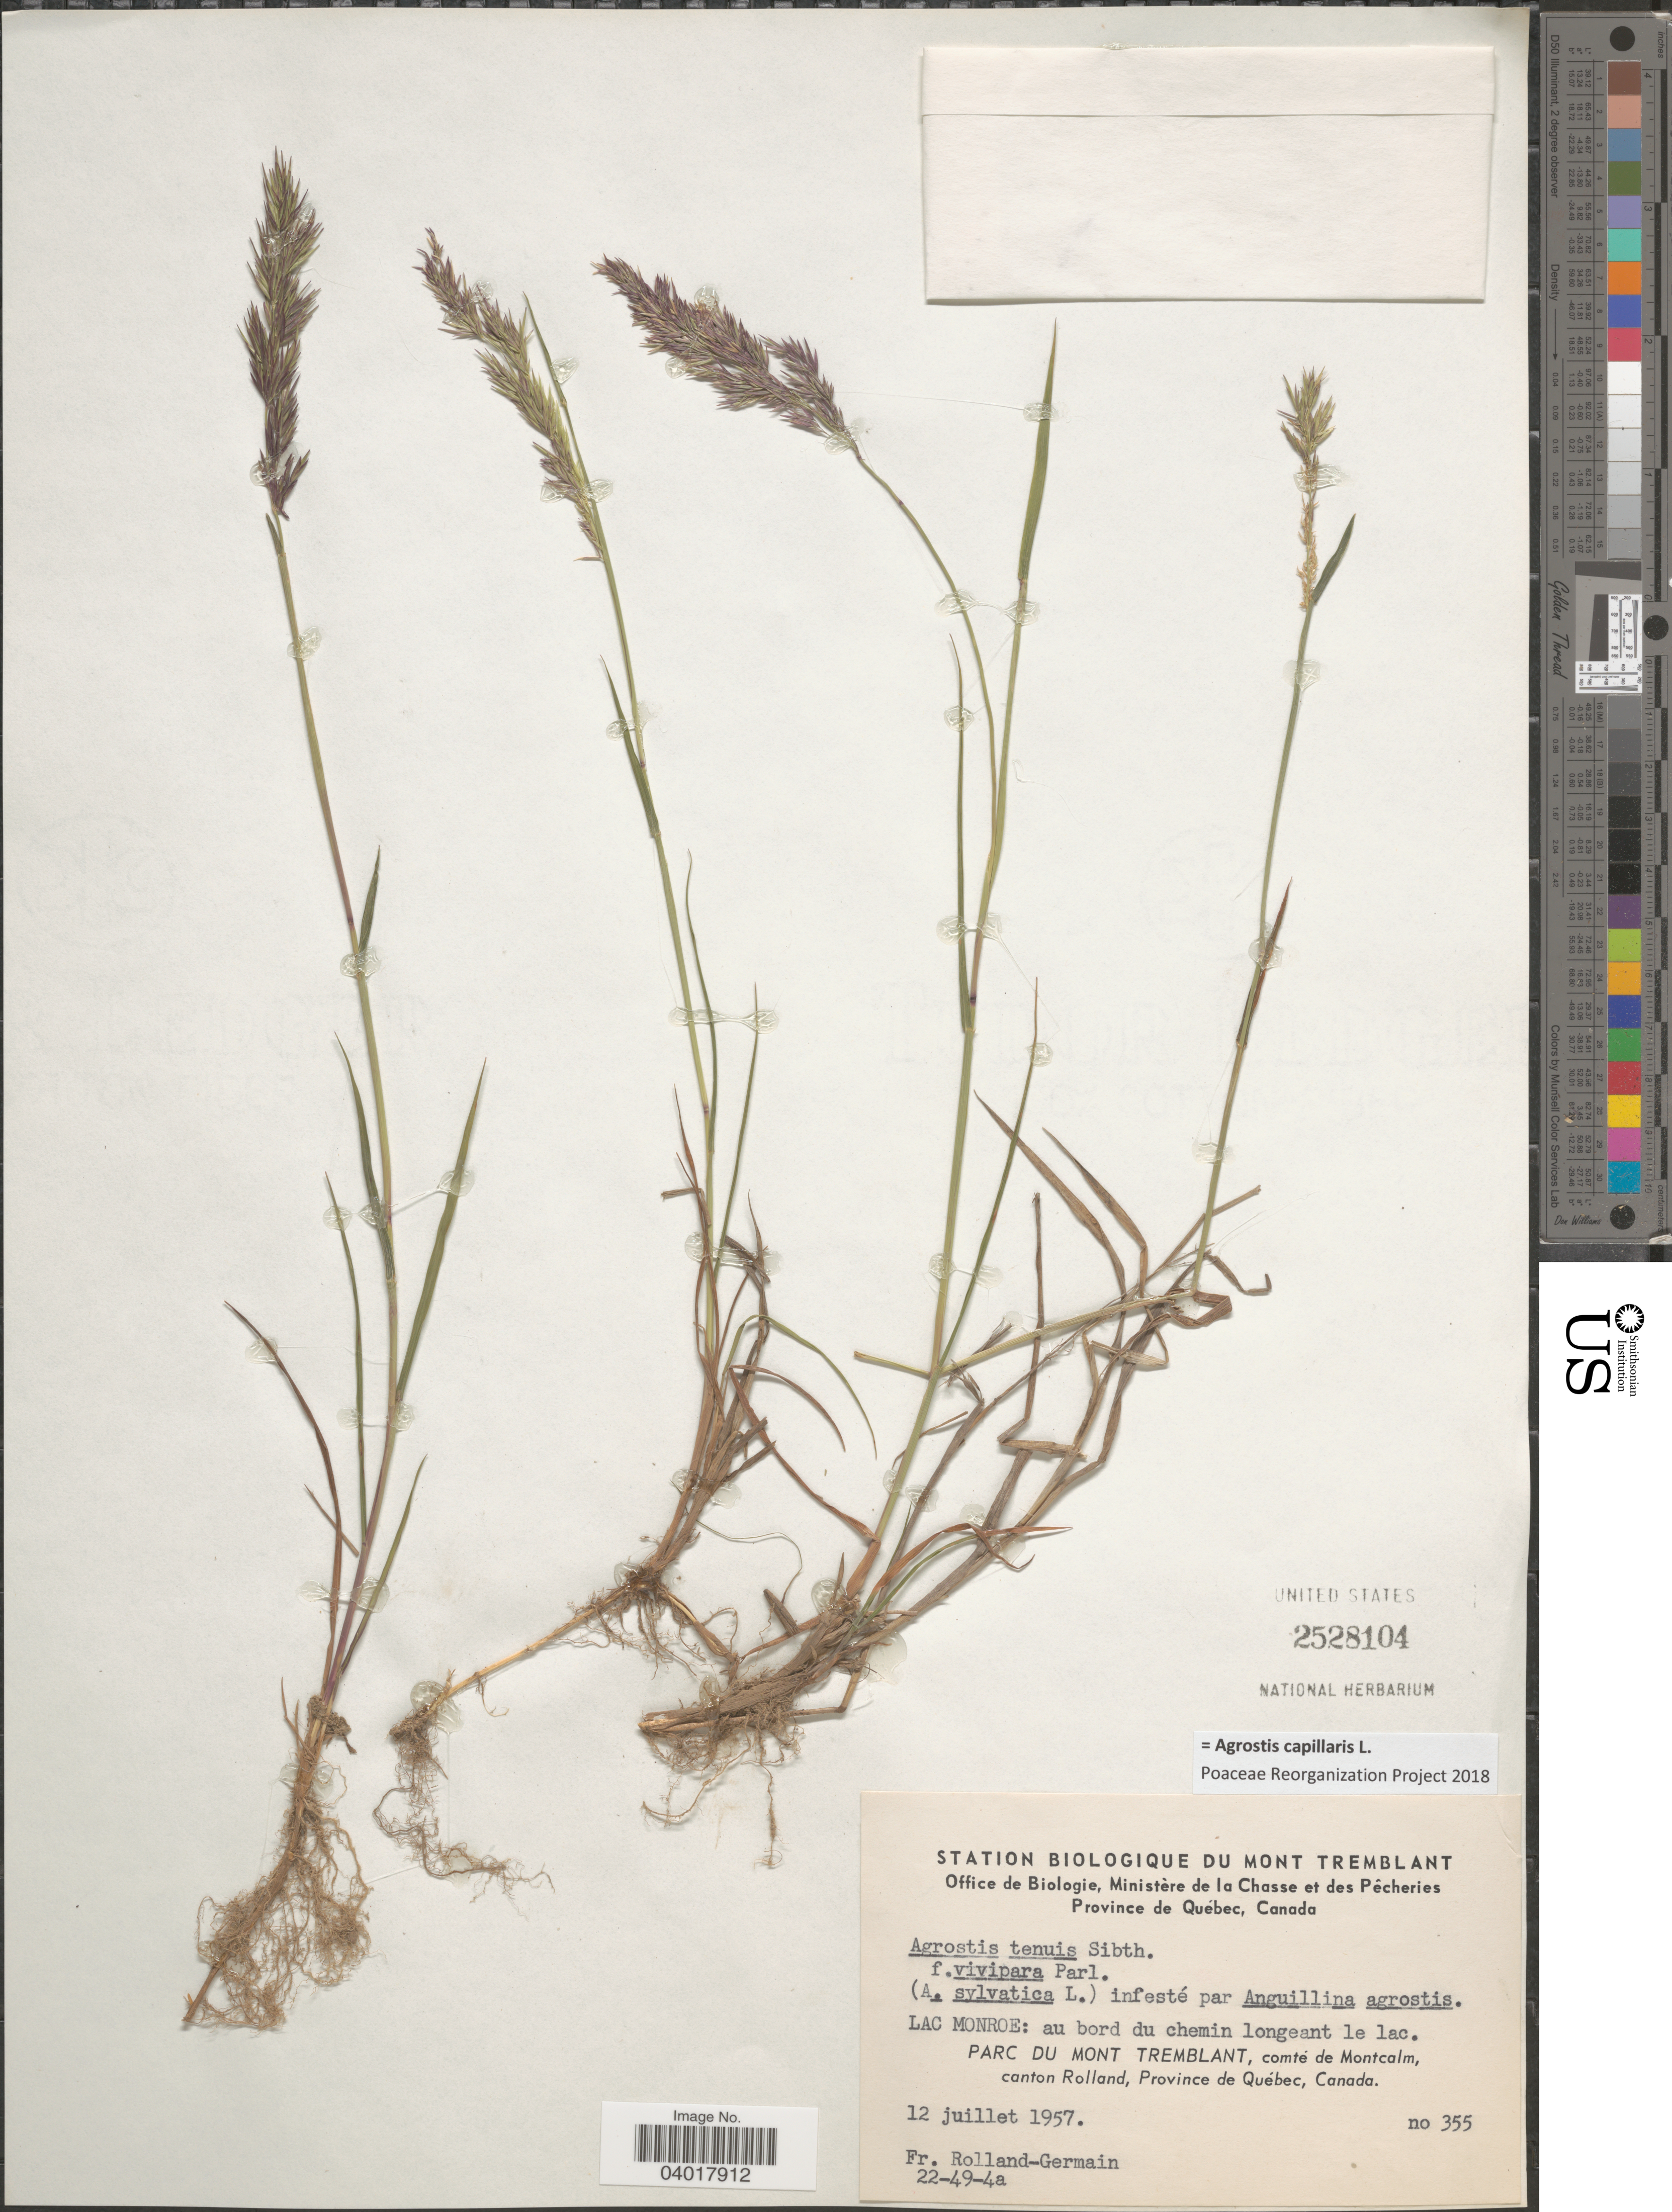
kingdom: Plantae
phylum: Tracheophyta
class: Liliopsida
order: Poales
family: Poaceae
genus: Agrostis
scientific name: Agrostis capillaris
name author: L.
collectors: Rolland-Germain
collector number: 22-49-4a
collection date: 1957-07-12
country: Canada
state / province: Quebec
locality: Lac Monroe: au bord du chemin longeant le lac. Parc du Mont Tremblant, comté de Montcalm, canton Rolland.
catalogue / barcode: US 2528104